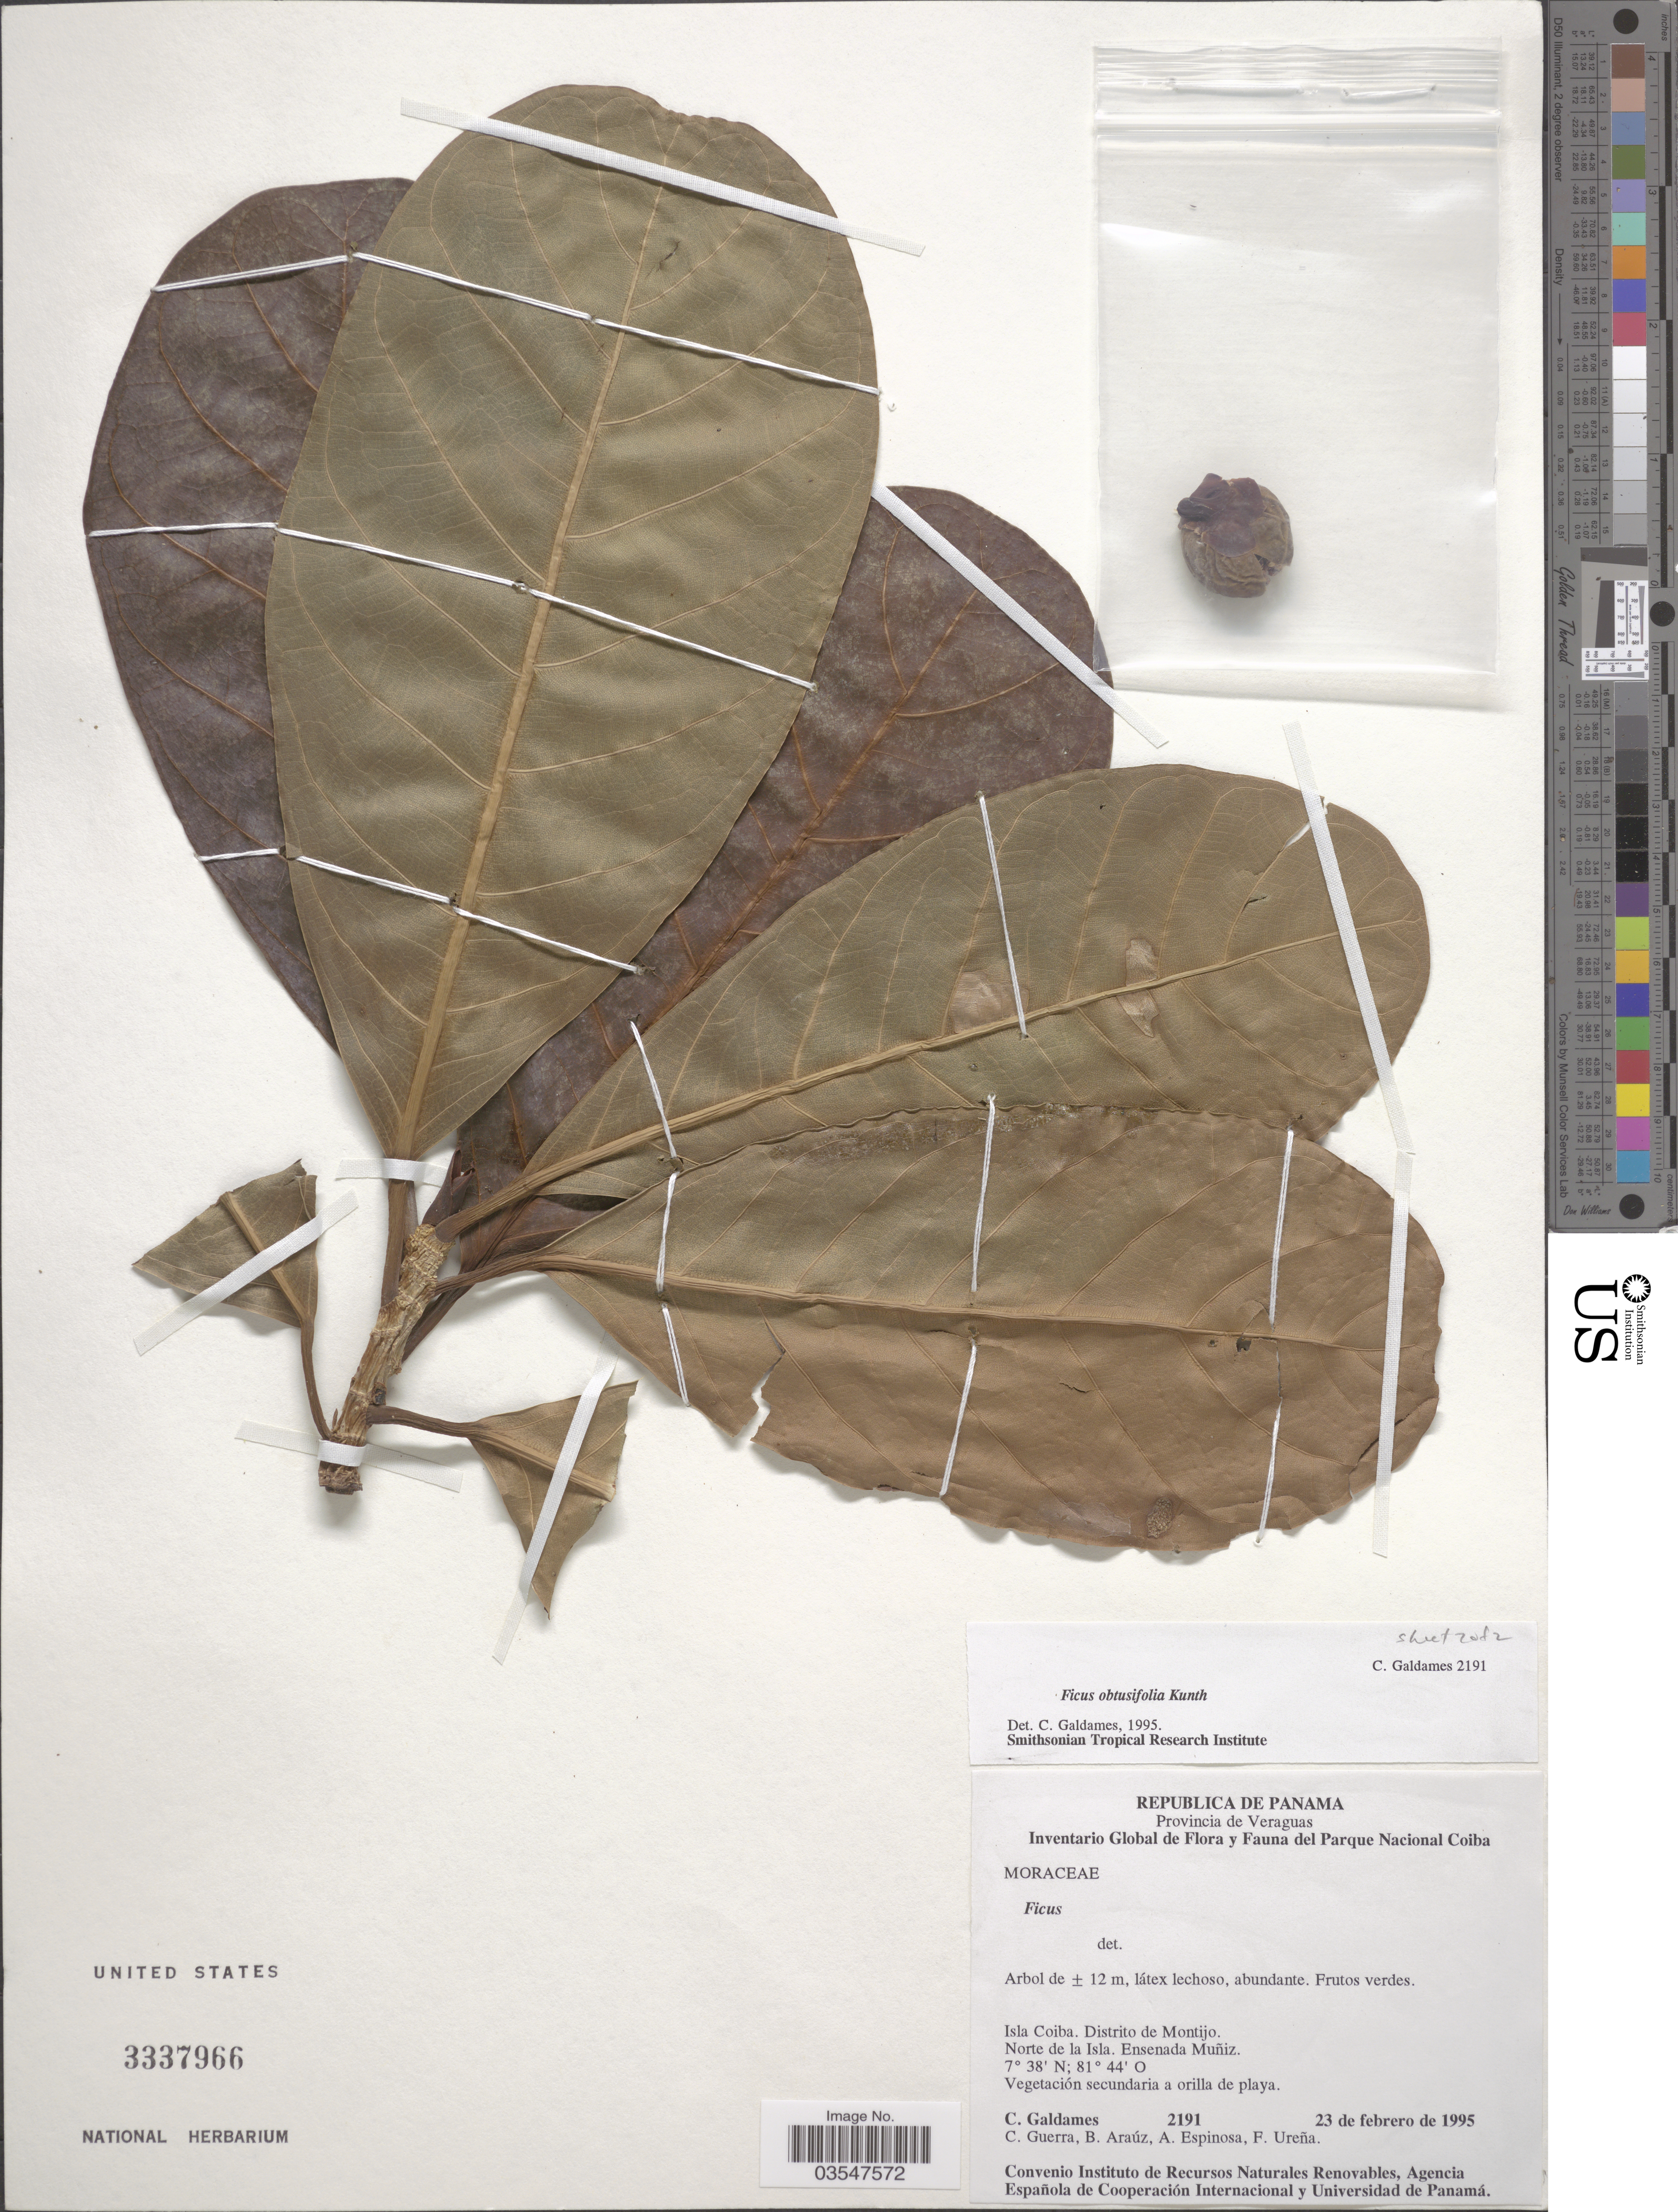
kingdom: Plantae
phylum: Tracheophyta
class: Magnoliopsida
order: Rosales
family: Moraceae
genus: Ficus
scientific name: Ficus obtusifolia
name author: Kunth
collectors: C. Galdames, C. Guerra, B. Araúz, A. Espinosa & F. Ureña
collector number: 2191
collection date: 1995-02-23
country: Panama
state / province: Veraguas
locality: Isla Coiba. Distrito de Montijo. Norte de la Isla. Ensenada Muñiz.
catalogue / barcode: US 3337966